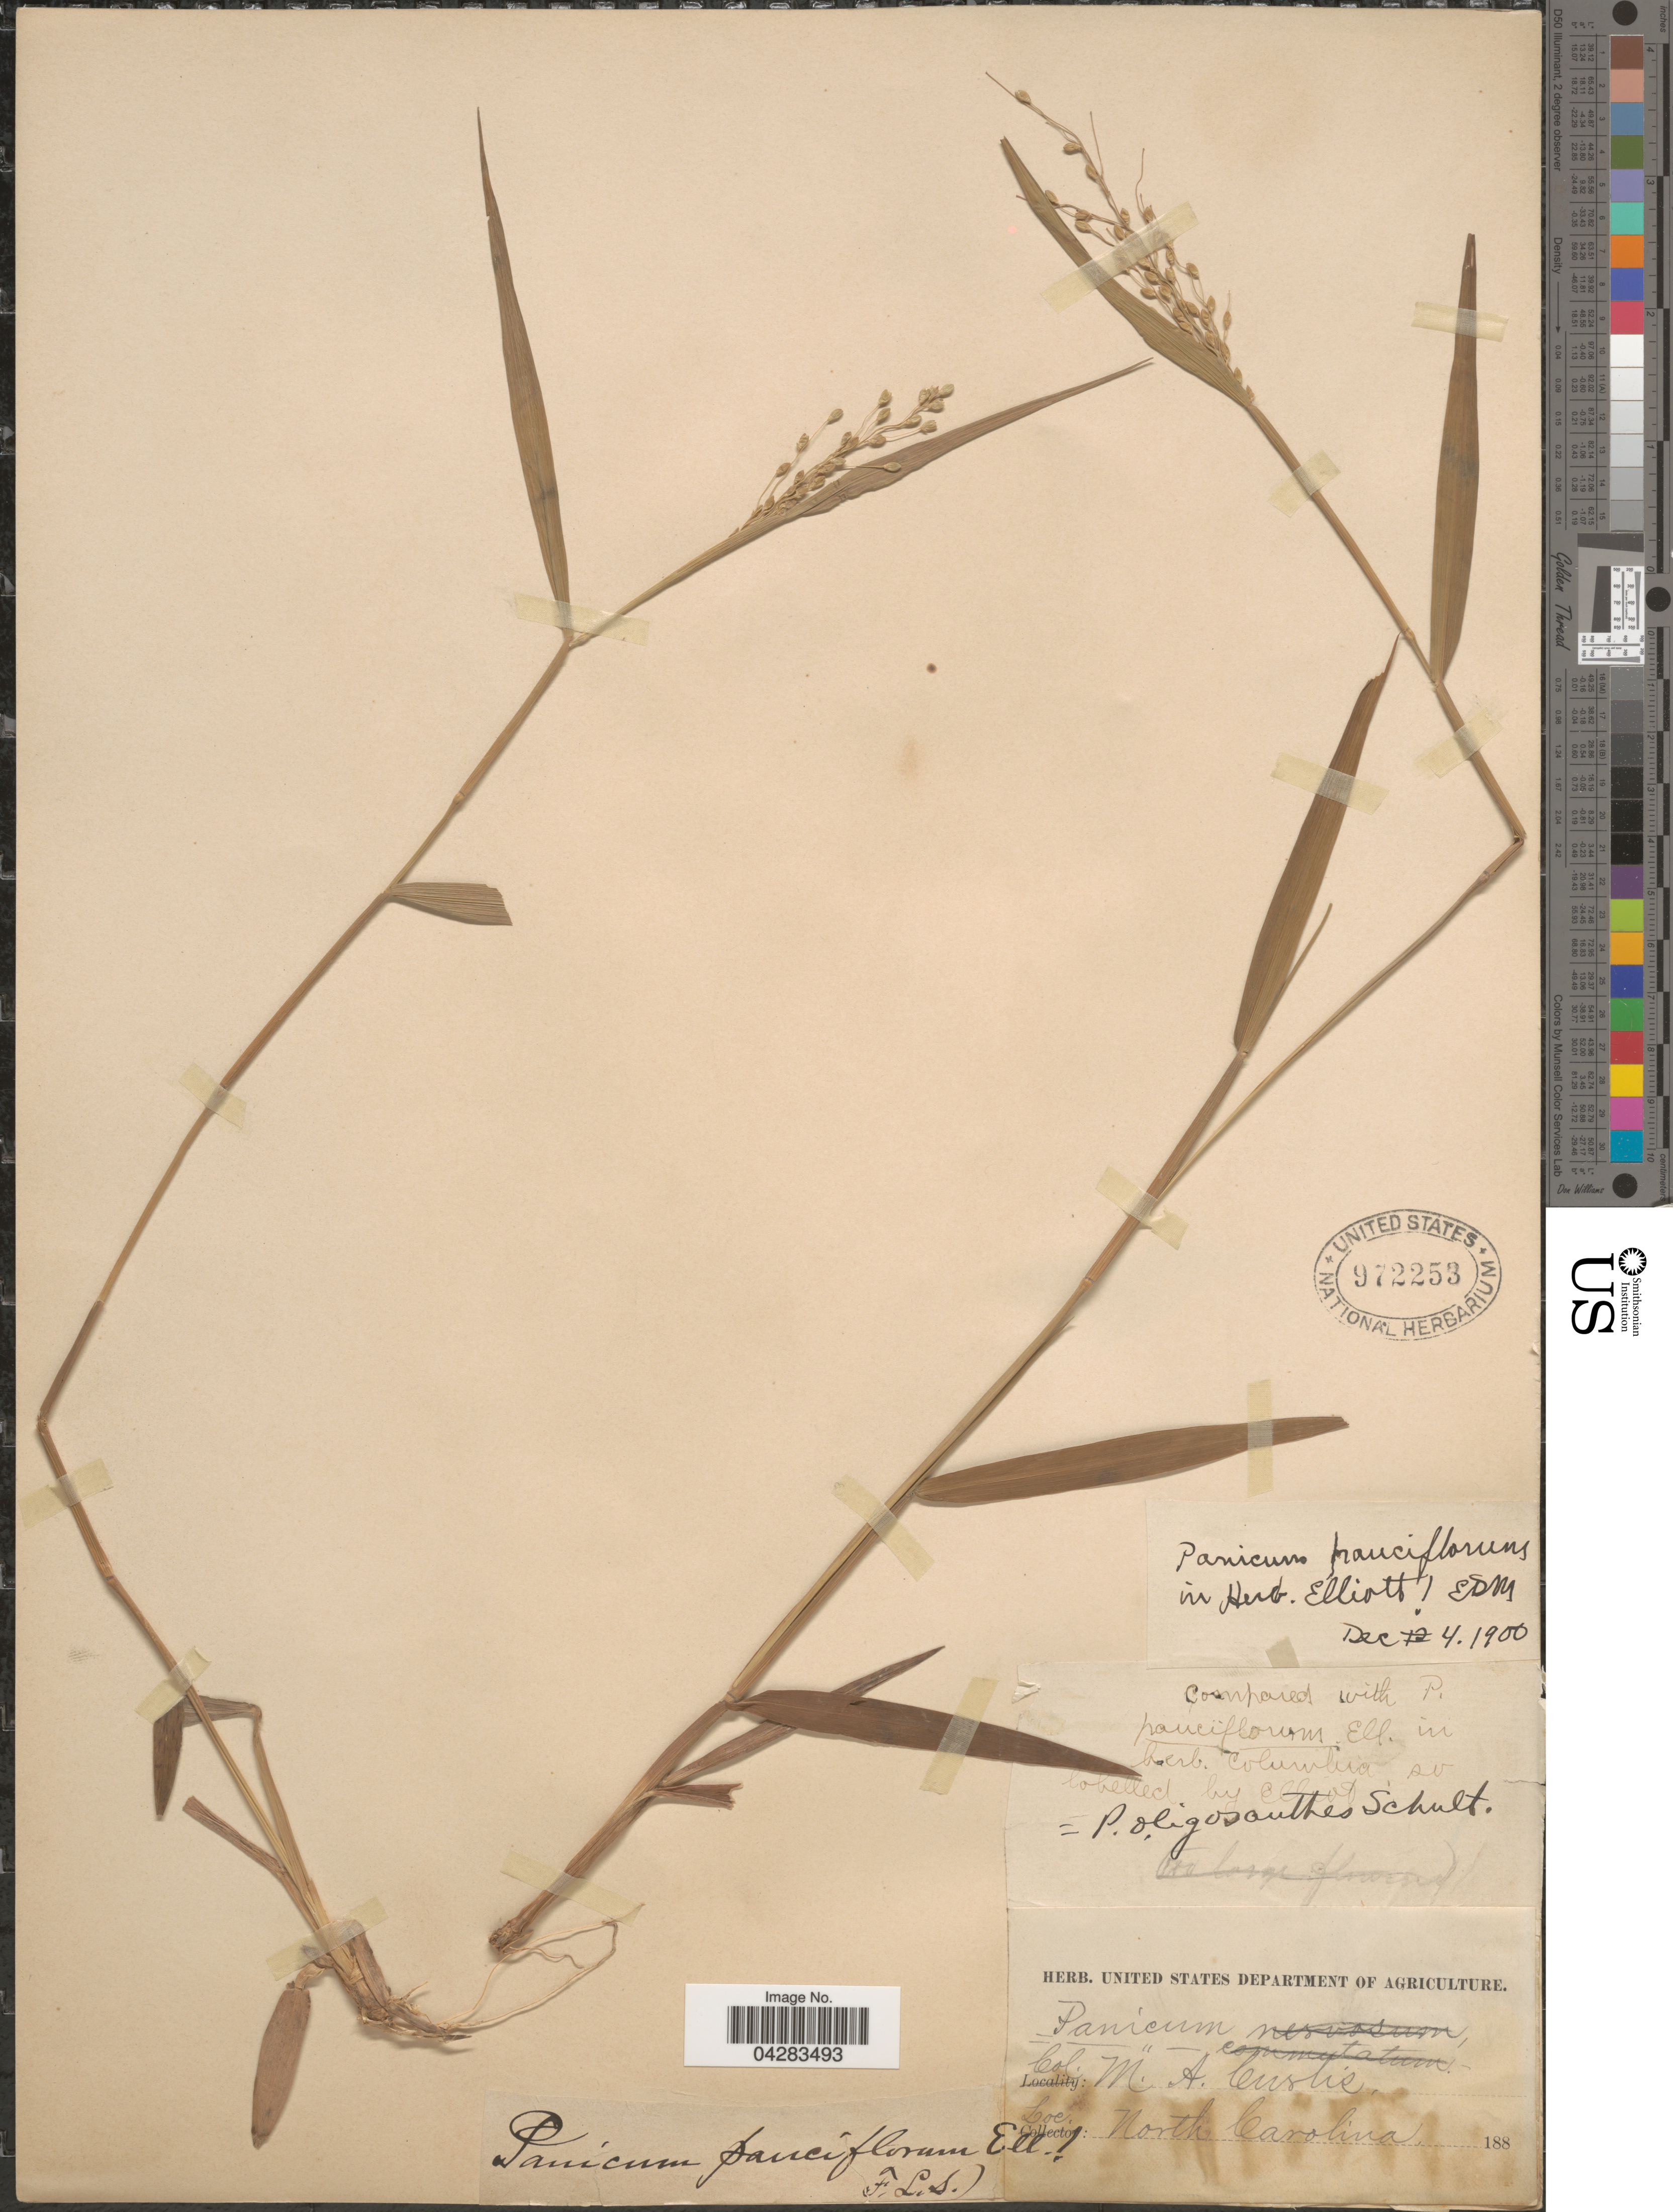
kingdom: Plantae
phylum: Tracheophyta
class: Liliopsida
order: Poales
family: Poaceae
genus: Dichanthelium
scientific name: Dichanthelium oligosanthes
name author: (Schult.) Gould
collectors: M. A. Curtis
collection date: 1900-12-04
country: United States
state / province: North Carolina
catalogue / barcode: US 972253